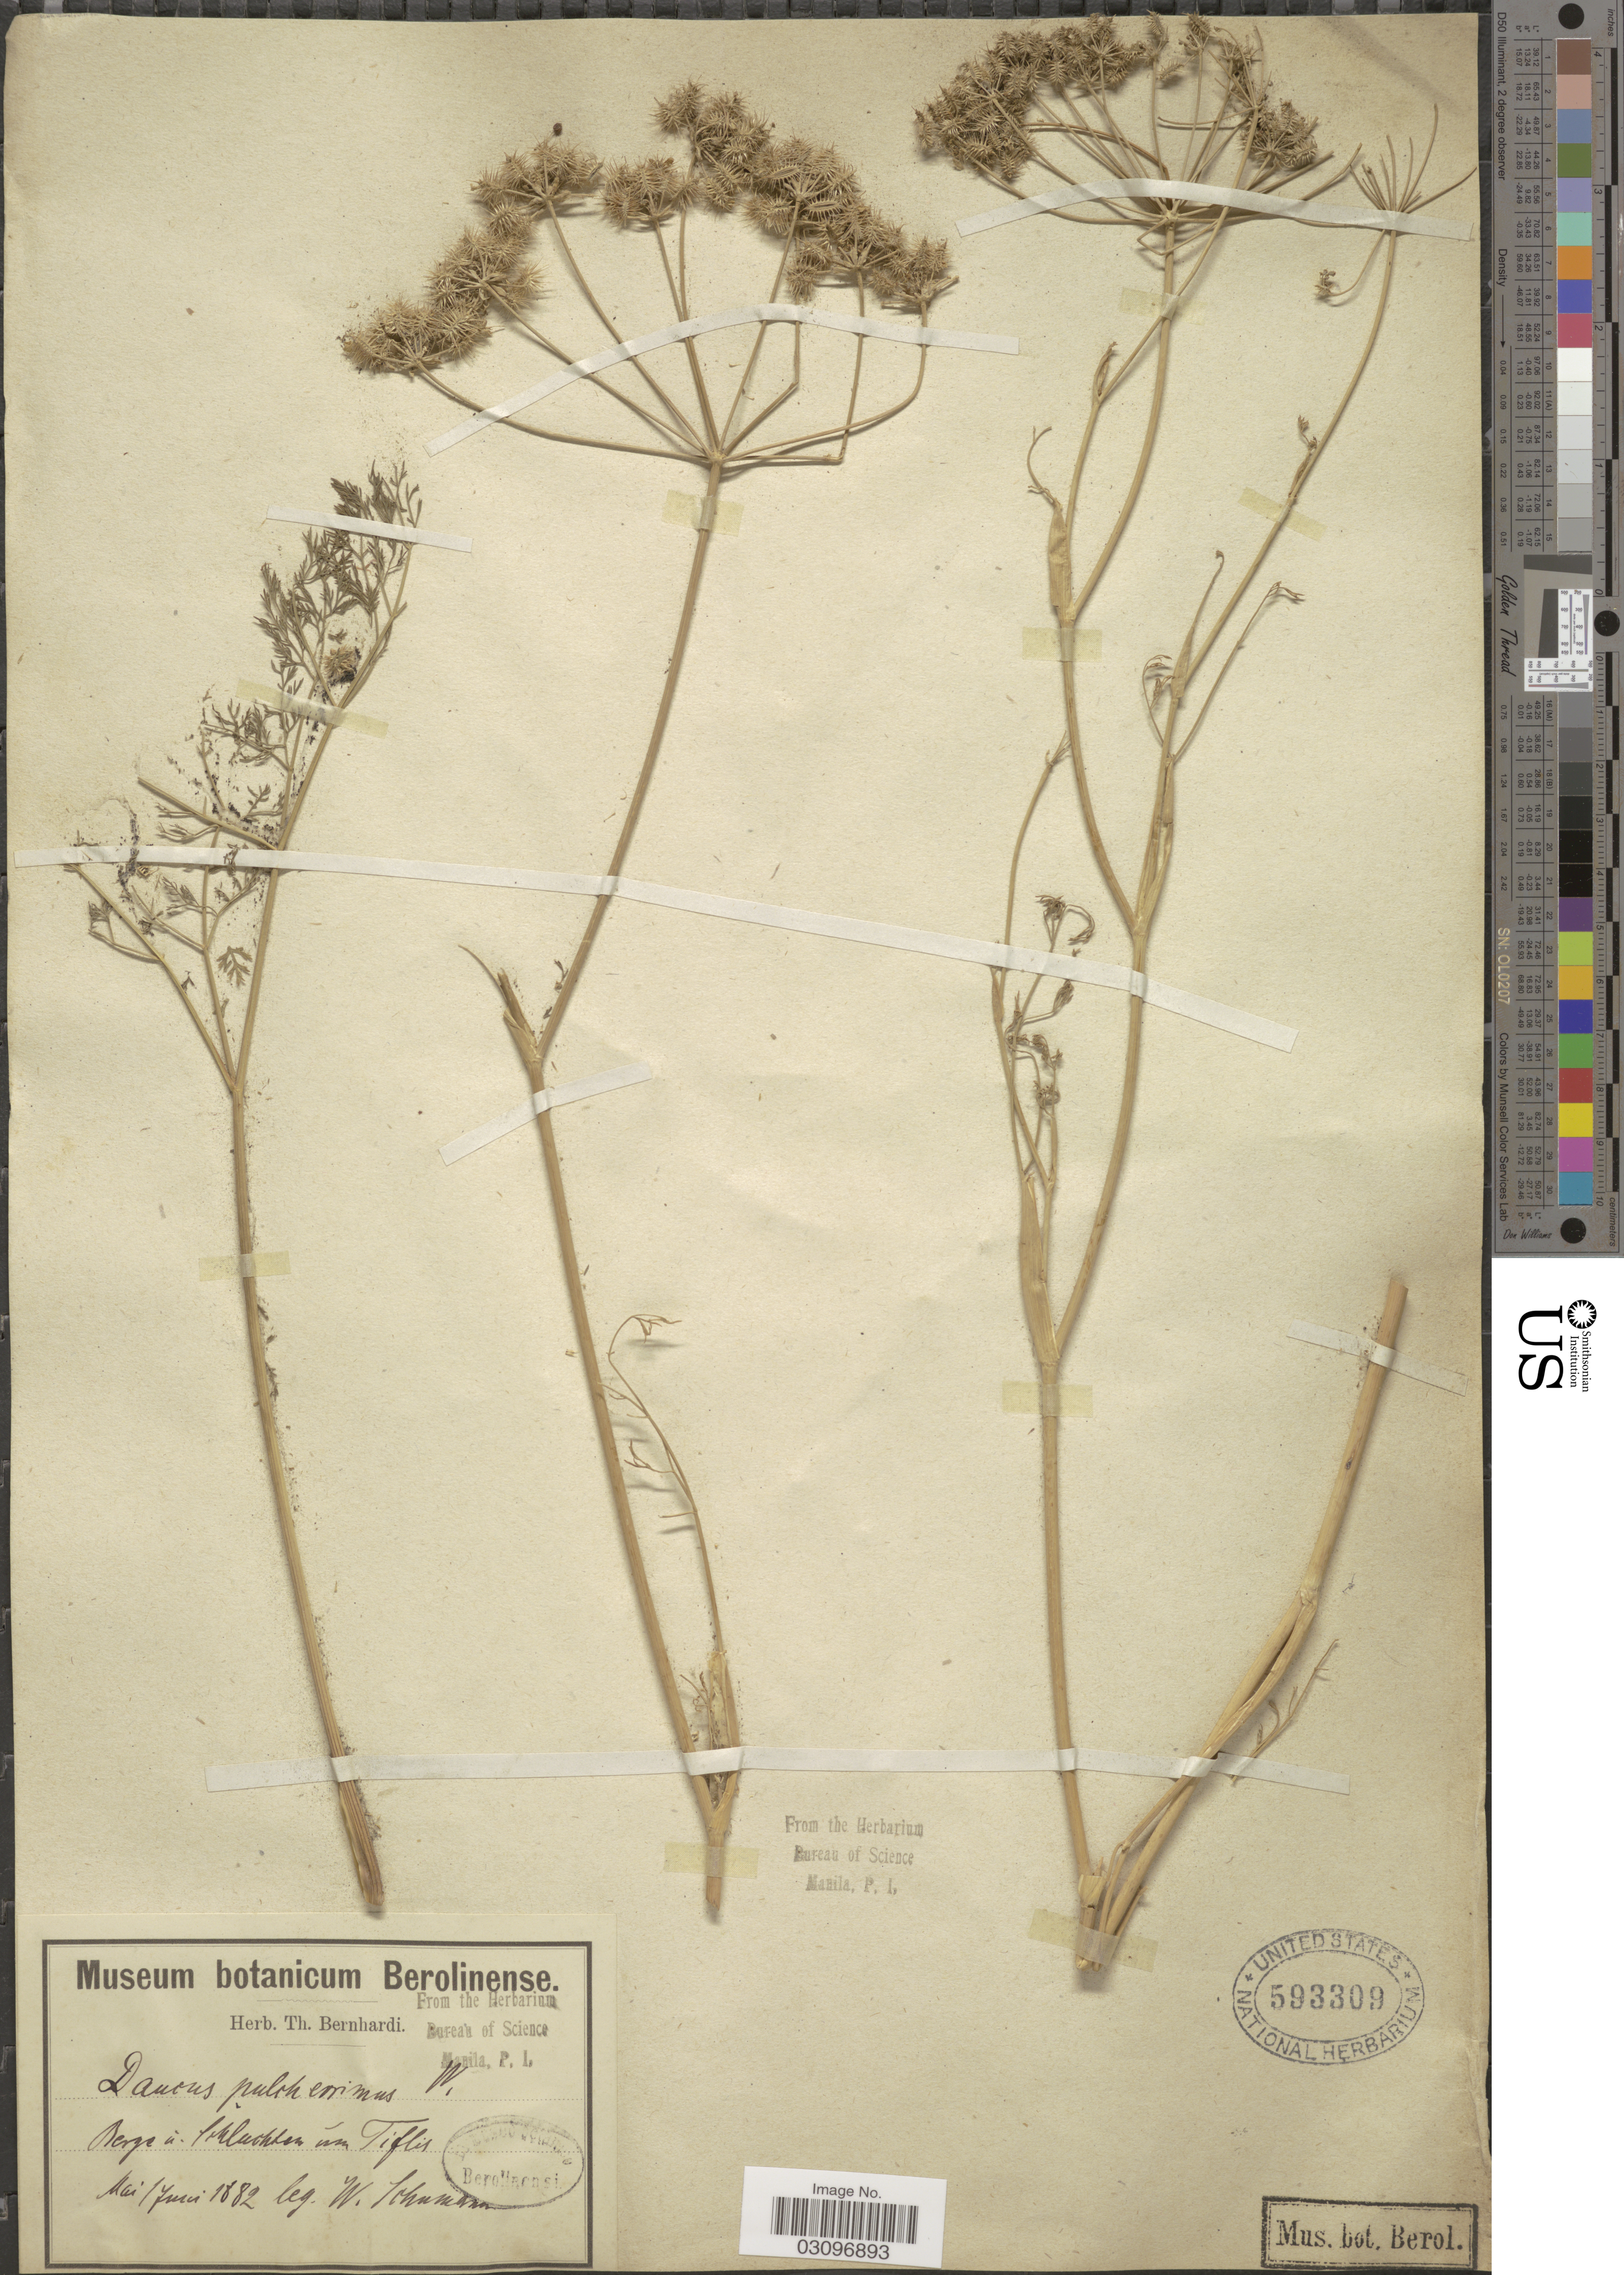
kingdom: Plantae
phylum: Tracheophyta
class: Magnoliopsida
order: Apiales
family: Apiaceae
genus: Daucus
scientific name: Daucus pulcherrimus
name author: (Willd.) Koch ex DC.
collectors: W. Schumann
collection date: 1882-05/1882-06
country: Georgia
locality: Berge a Schluchtan um Tiflis.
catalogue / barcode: US 593309